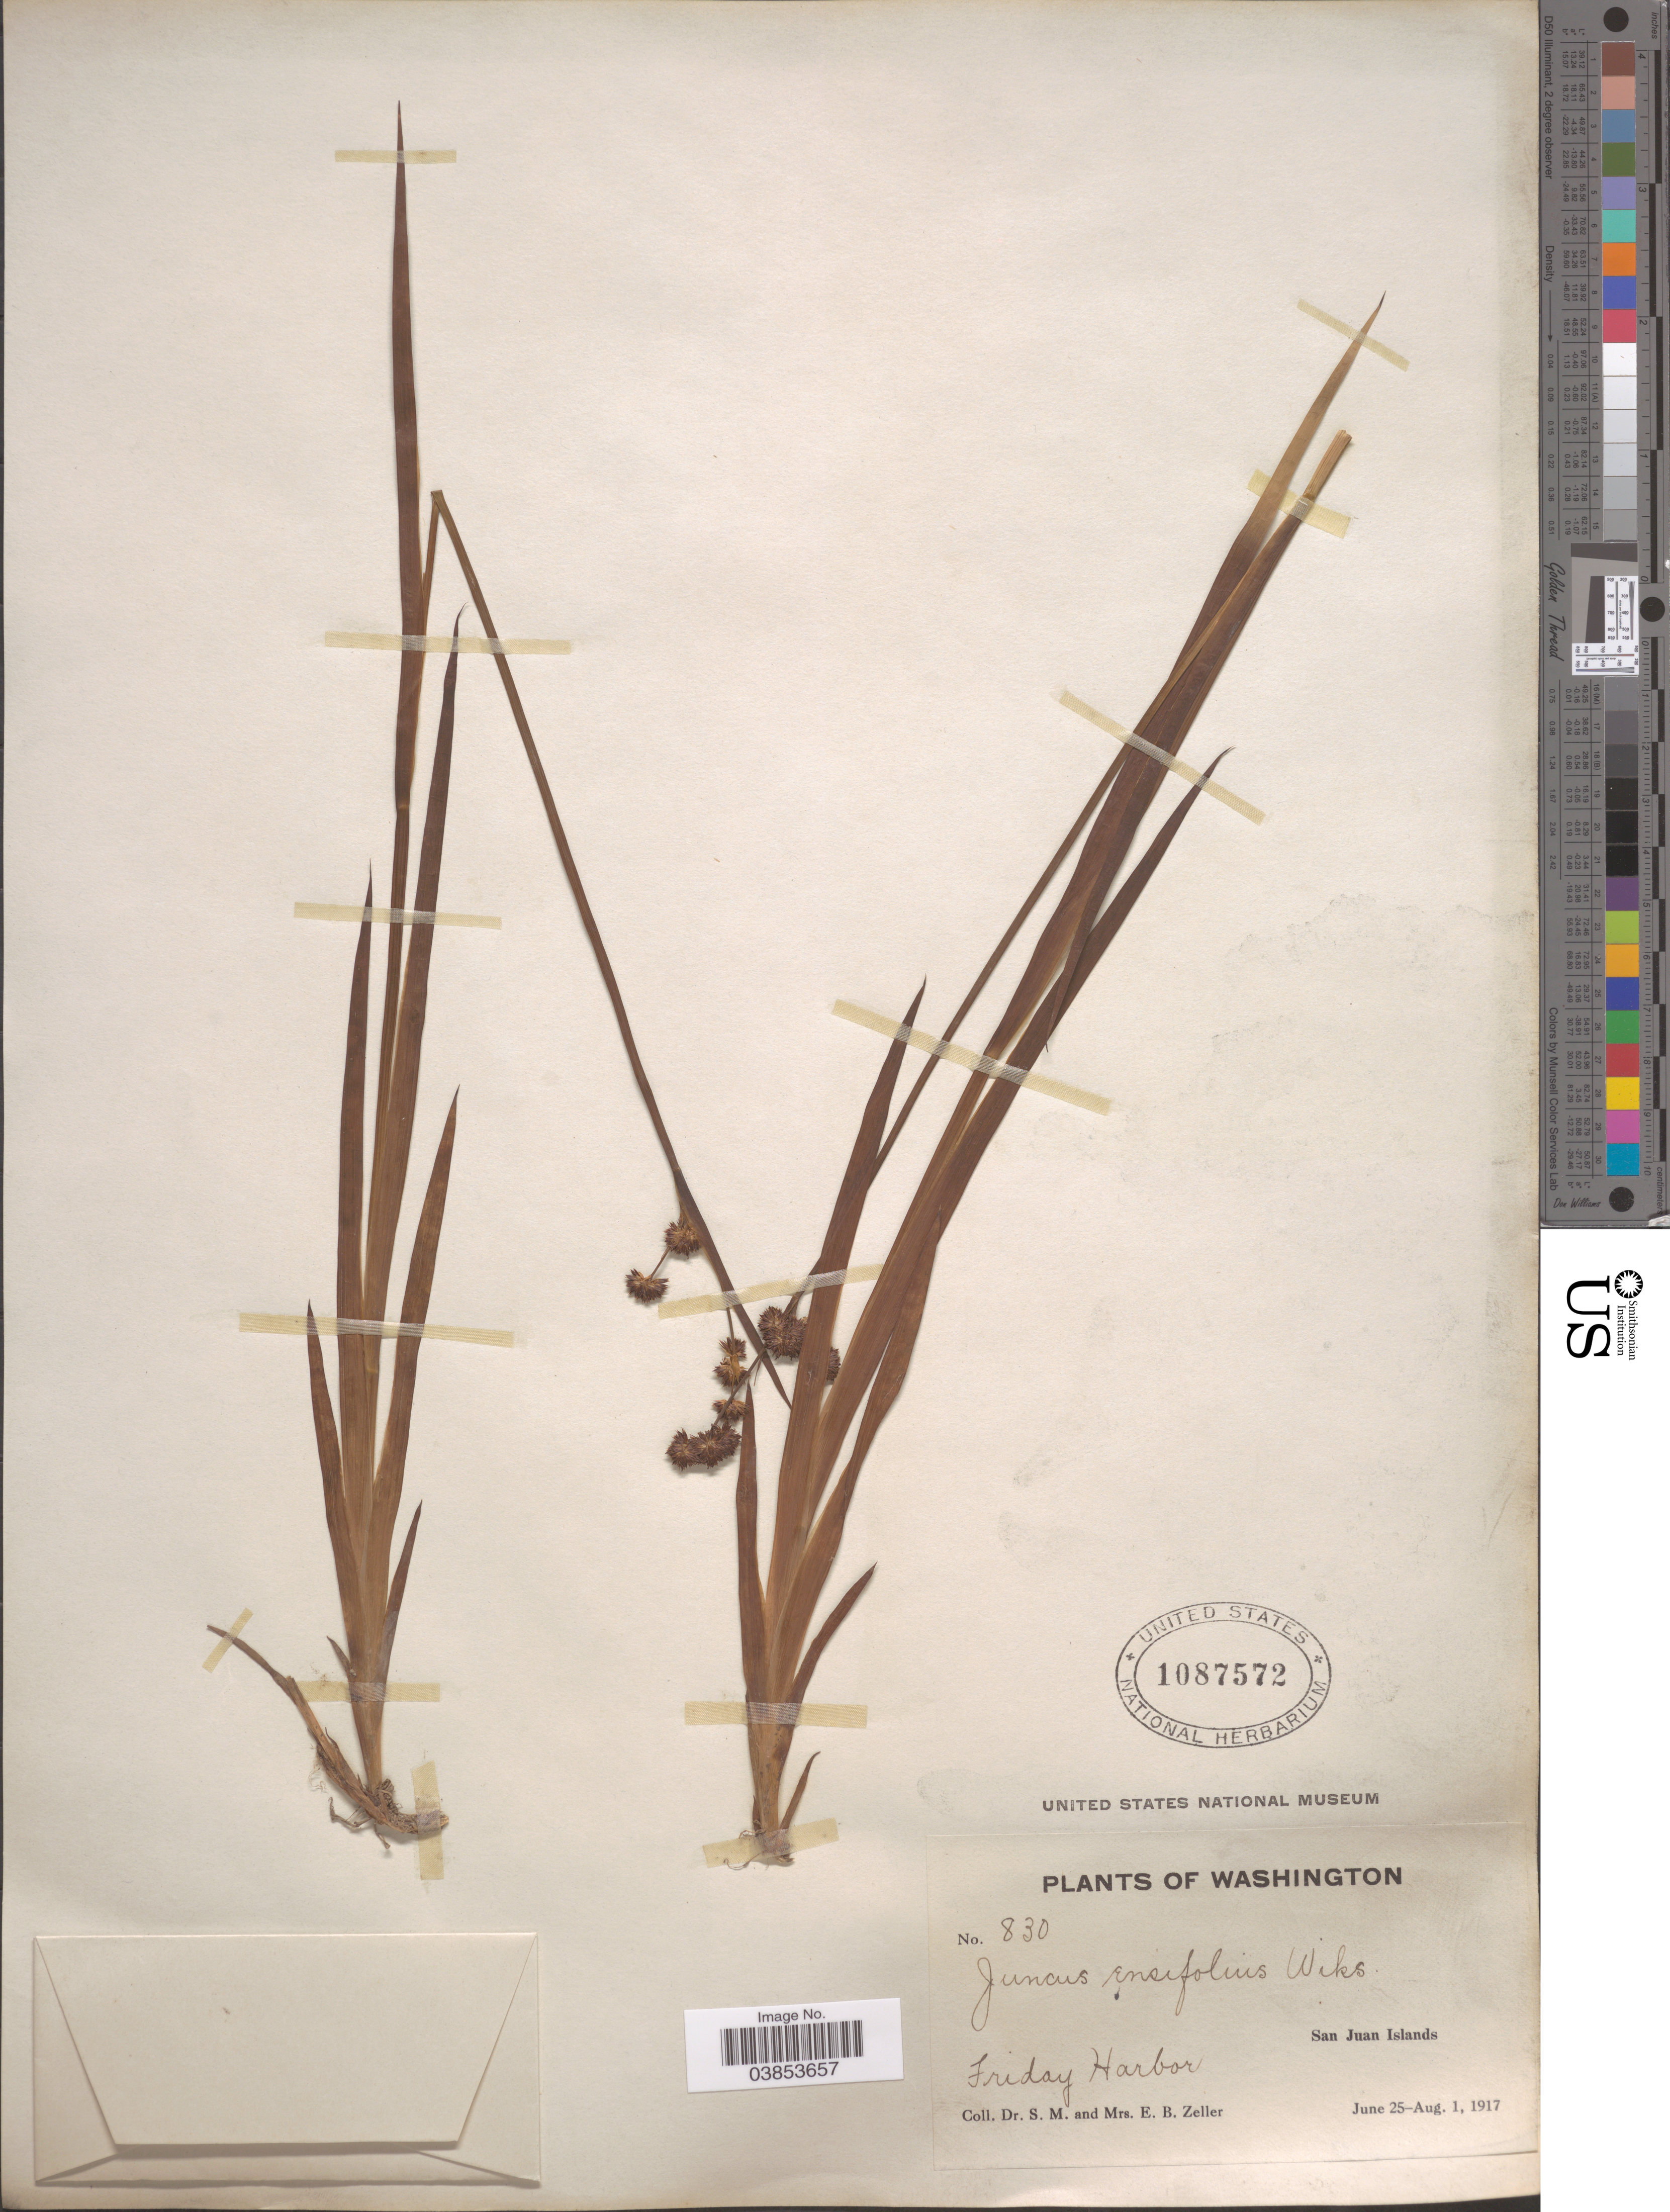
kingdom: Plantae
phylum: Tracheophyta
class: Liliopsida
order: Poales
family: Juncaceae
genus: Juncus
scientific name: Juncus ensifolius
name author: Wikstr.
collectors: S. Zeller & E. Zeller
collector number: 830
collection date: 1917-06-25/1917-08-01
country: United States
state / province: Washington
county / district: San Juan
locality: San Juan Islands. Friday Harbor.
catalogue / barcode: US 1087572